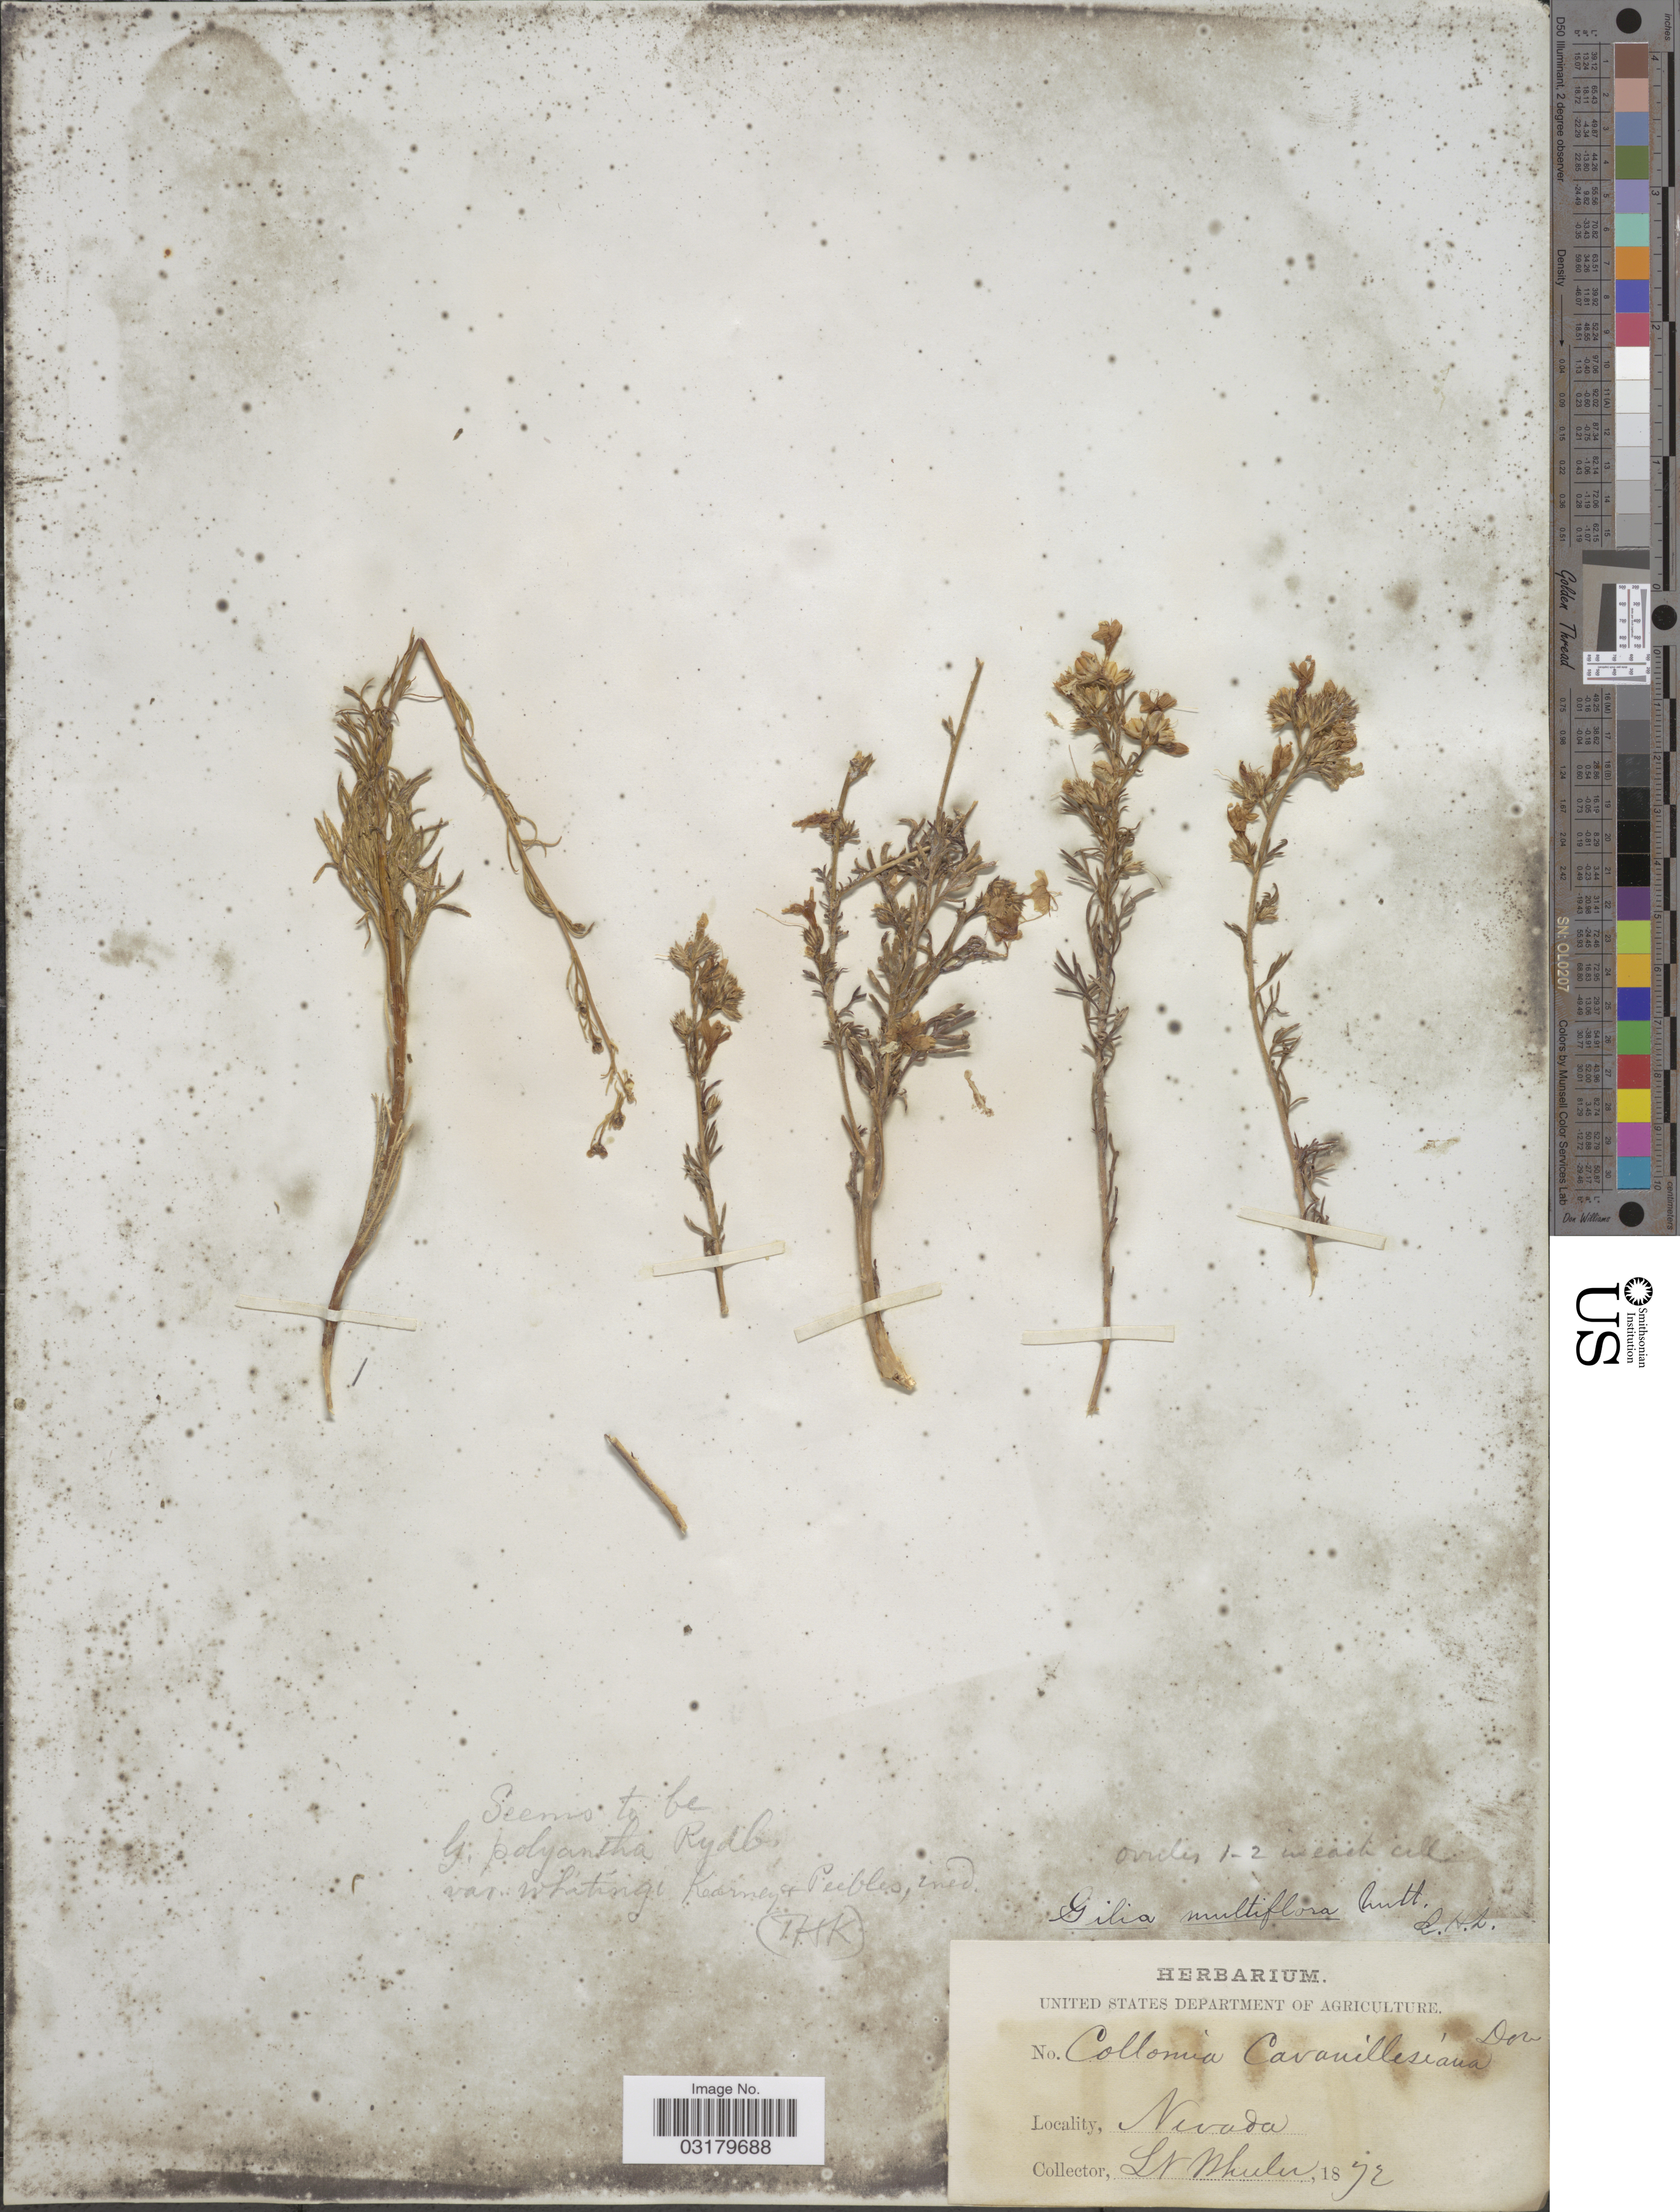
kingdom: Plantae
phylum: Tracheophyta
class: Magnoliopsida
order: Ericales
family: Polemoniaceae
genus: Ipomopsis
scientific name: Ipomopsis multiflora subsp. whitingii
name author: (Kearney & Peebles) Wilken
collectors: L. Wheeler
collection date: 1872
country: United States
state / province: Nevada